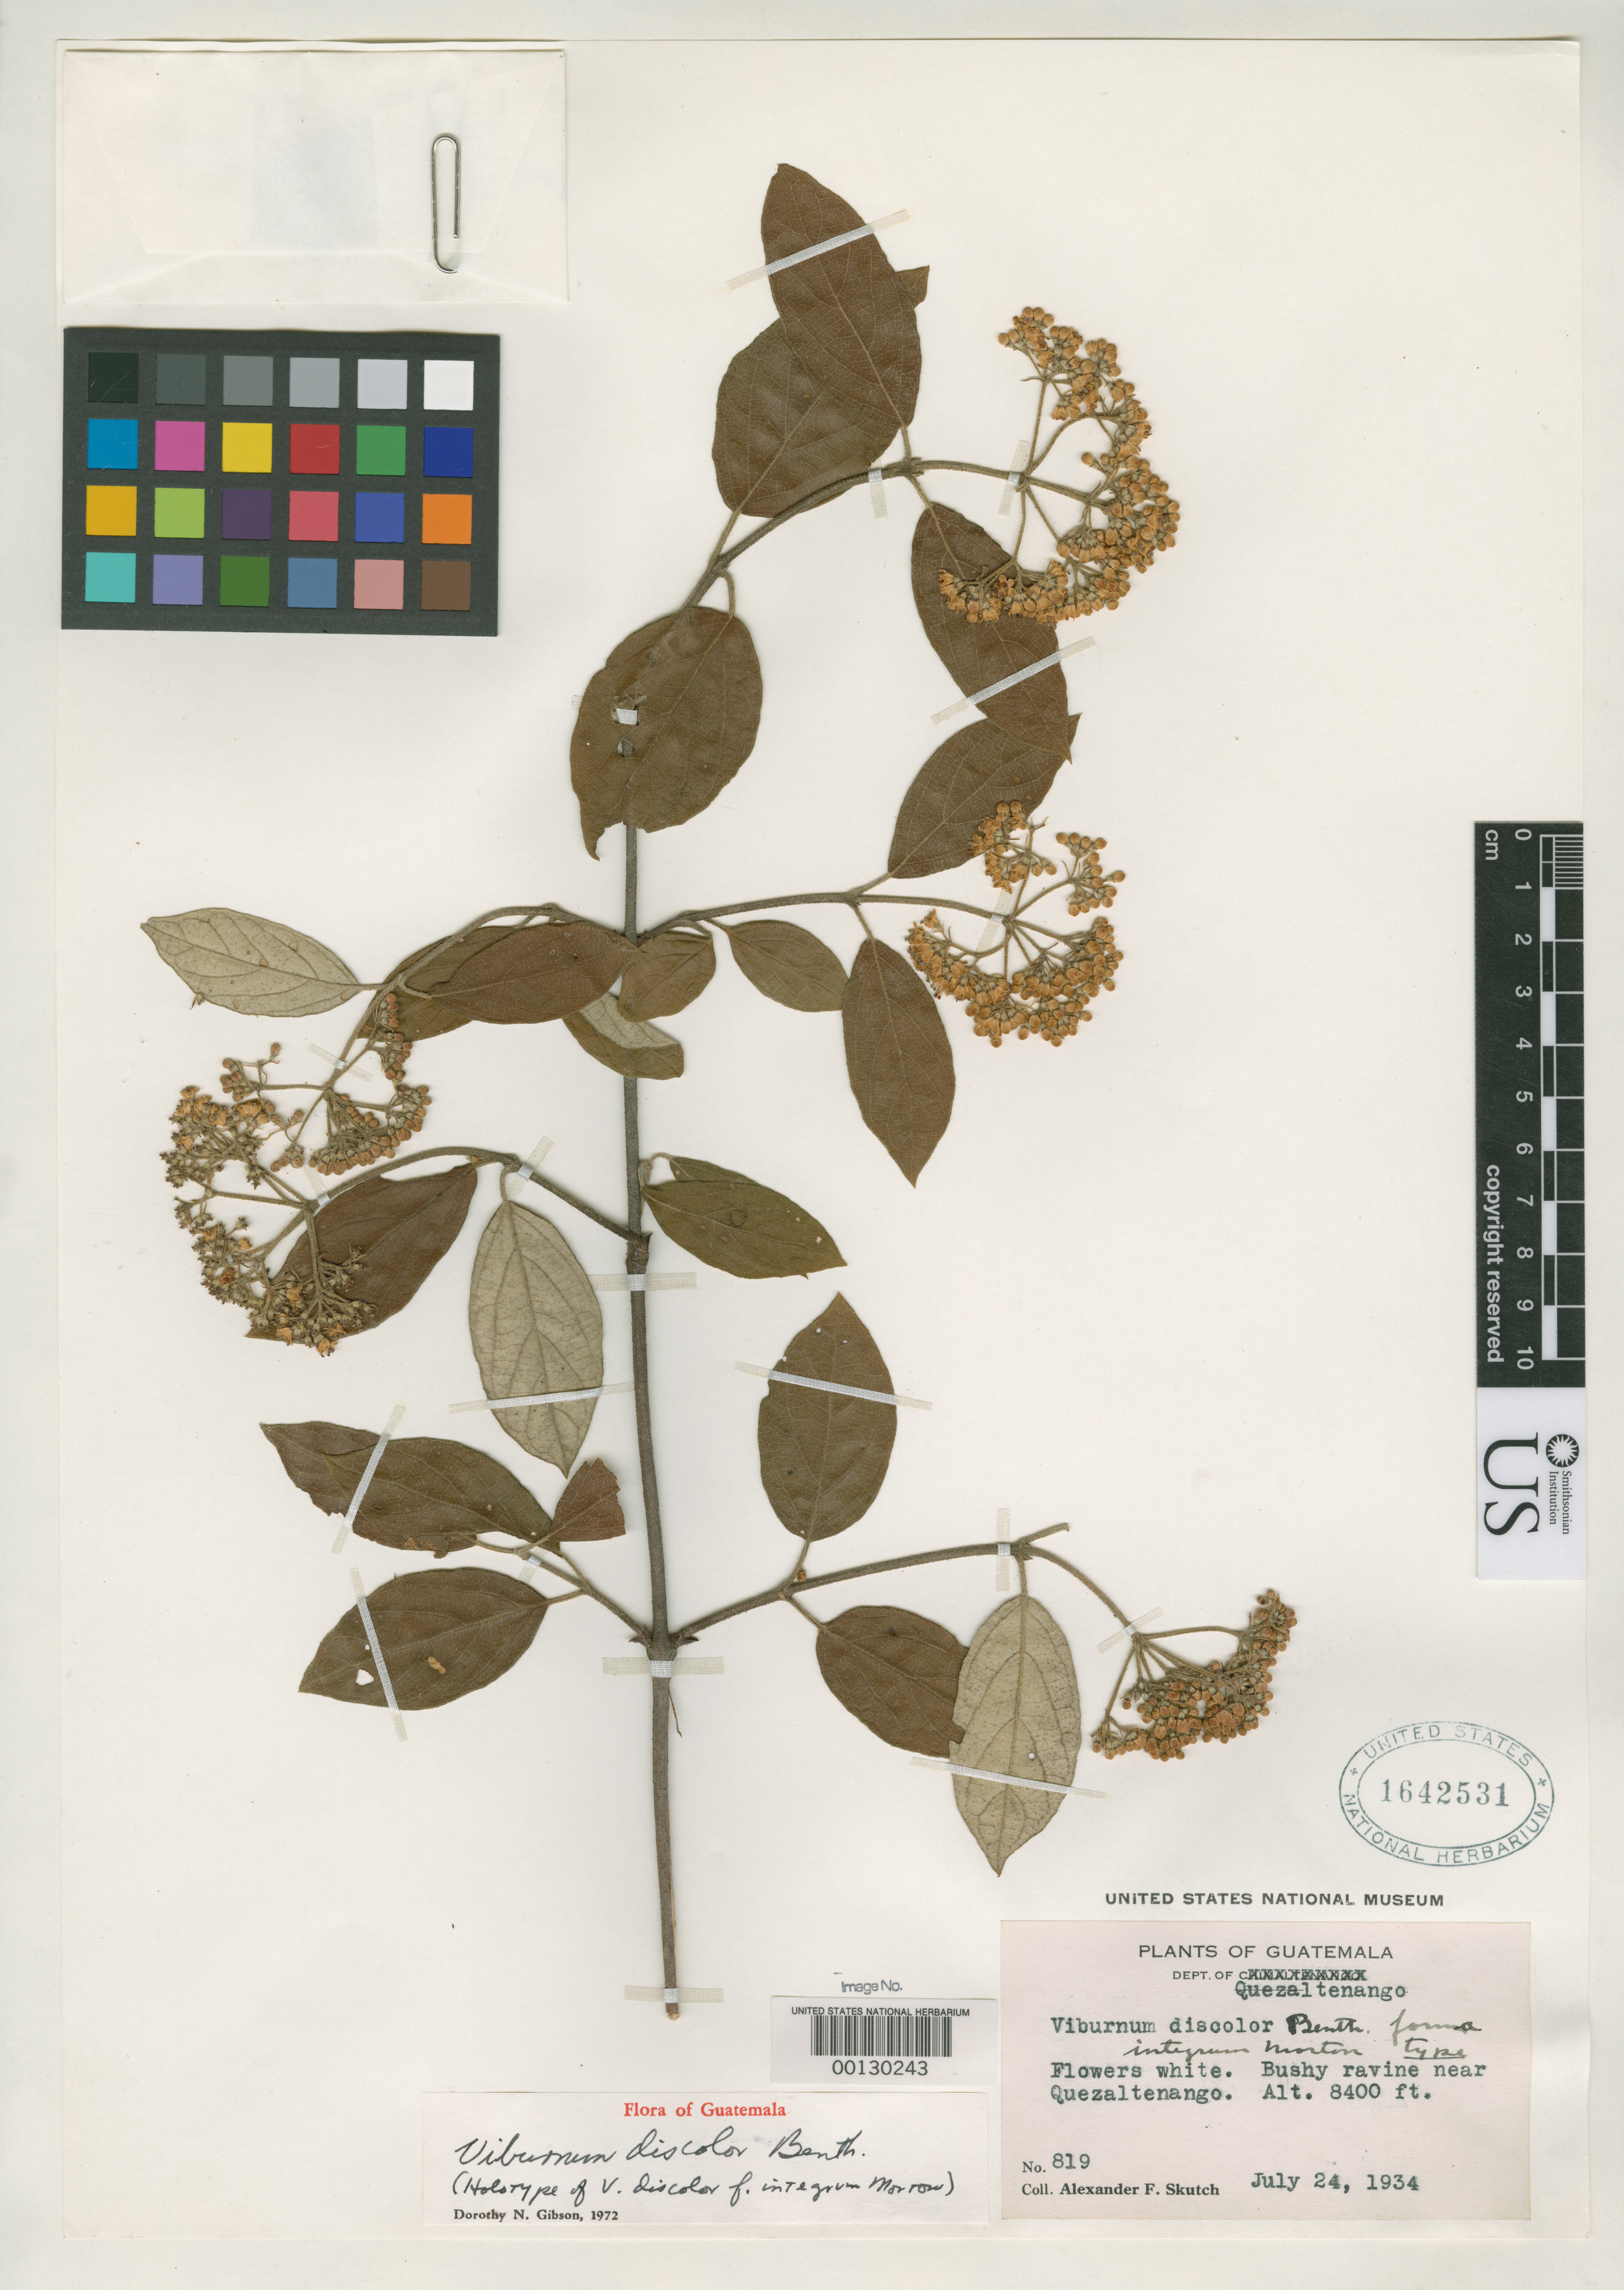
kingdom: Plantae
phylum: Tracheophyta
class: Magnoliopsida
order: Dipsacales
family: Viburnaceae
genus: Viburnum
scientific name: Viburnum discolor f. integrum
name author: C.V. Morton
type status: Holotype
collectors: A. F. Skutch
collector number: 819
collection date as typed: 24 Jul 1934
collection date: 1934-07-24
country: Guatemala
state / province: Quetzaltenango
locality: Near Quezaltenango; alt. 8400 ft.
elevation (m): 2560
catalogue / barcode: US 1642531